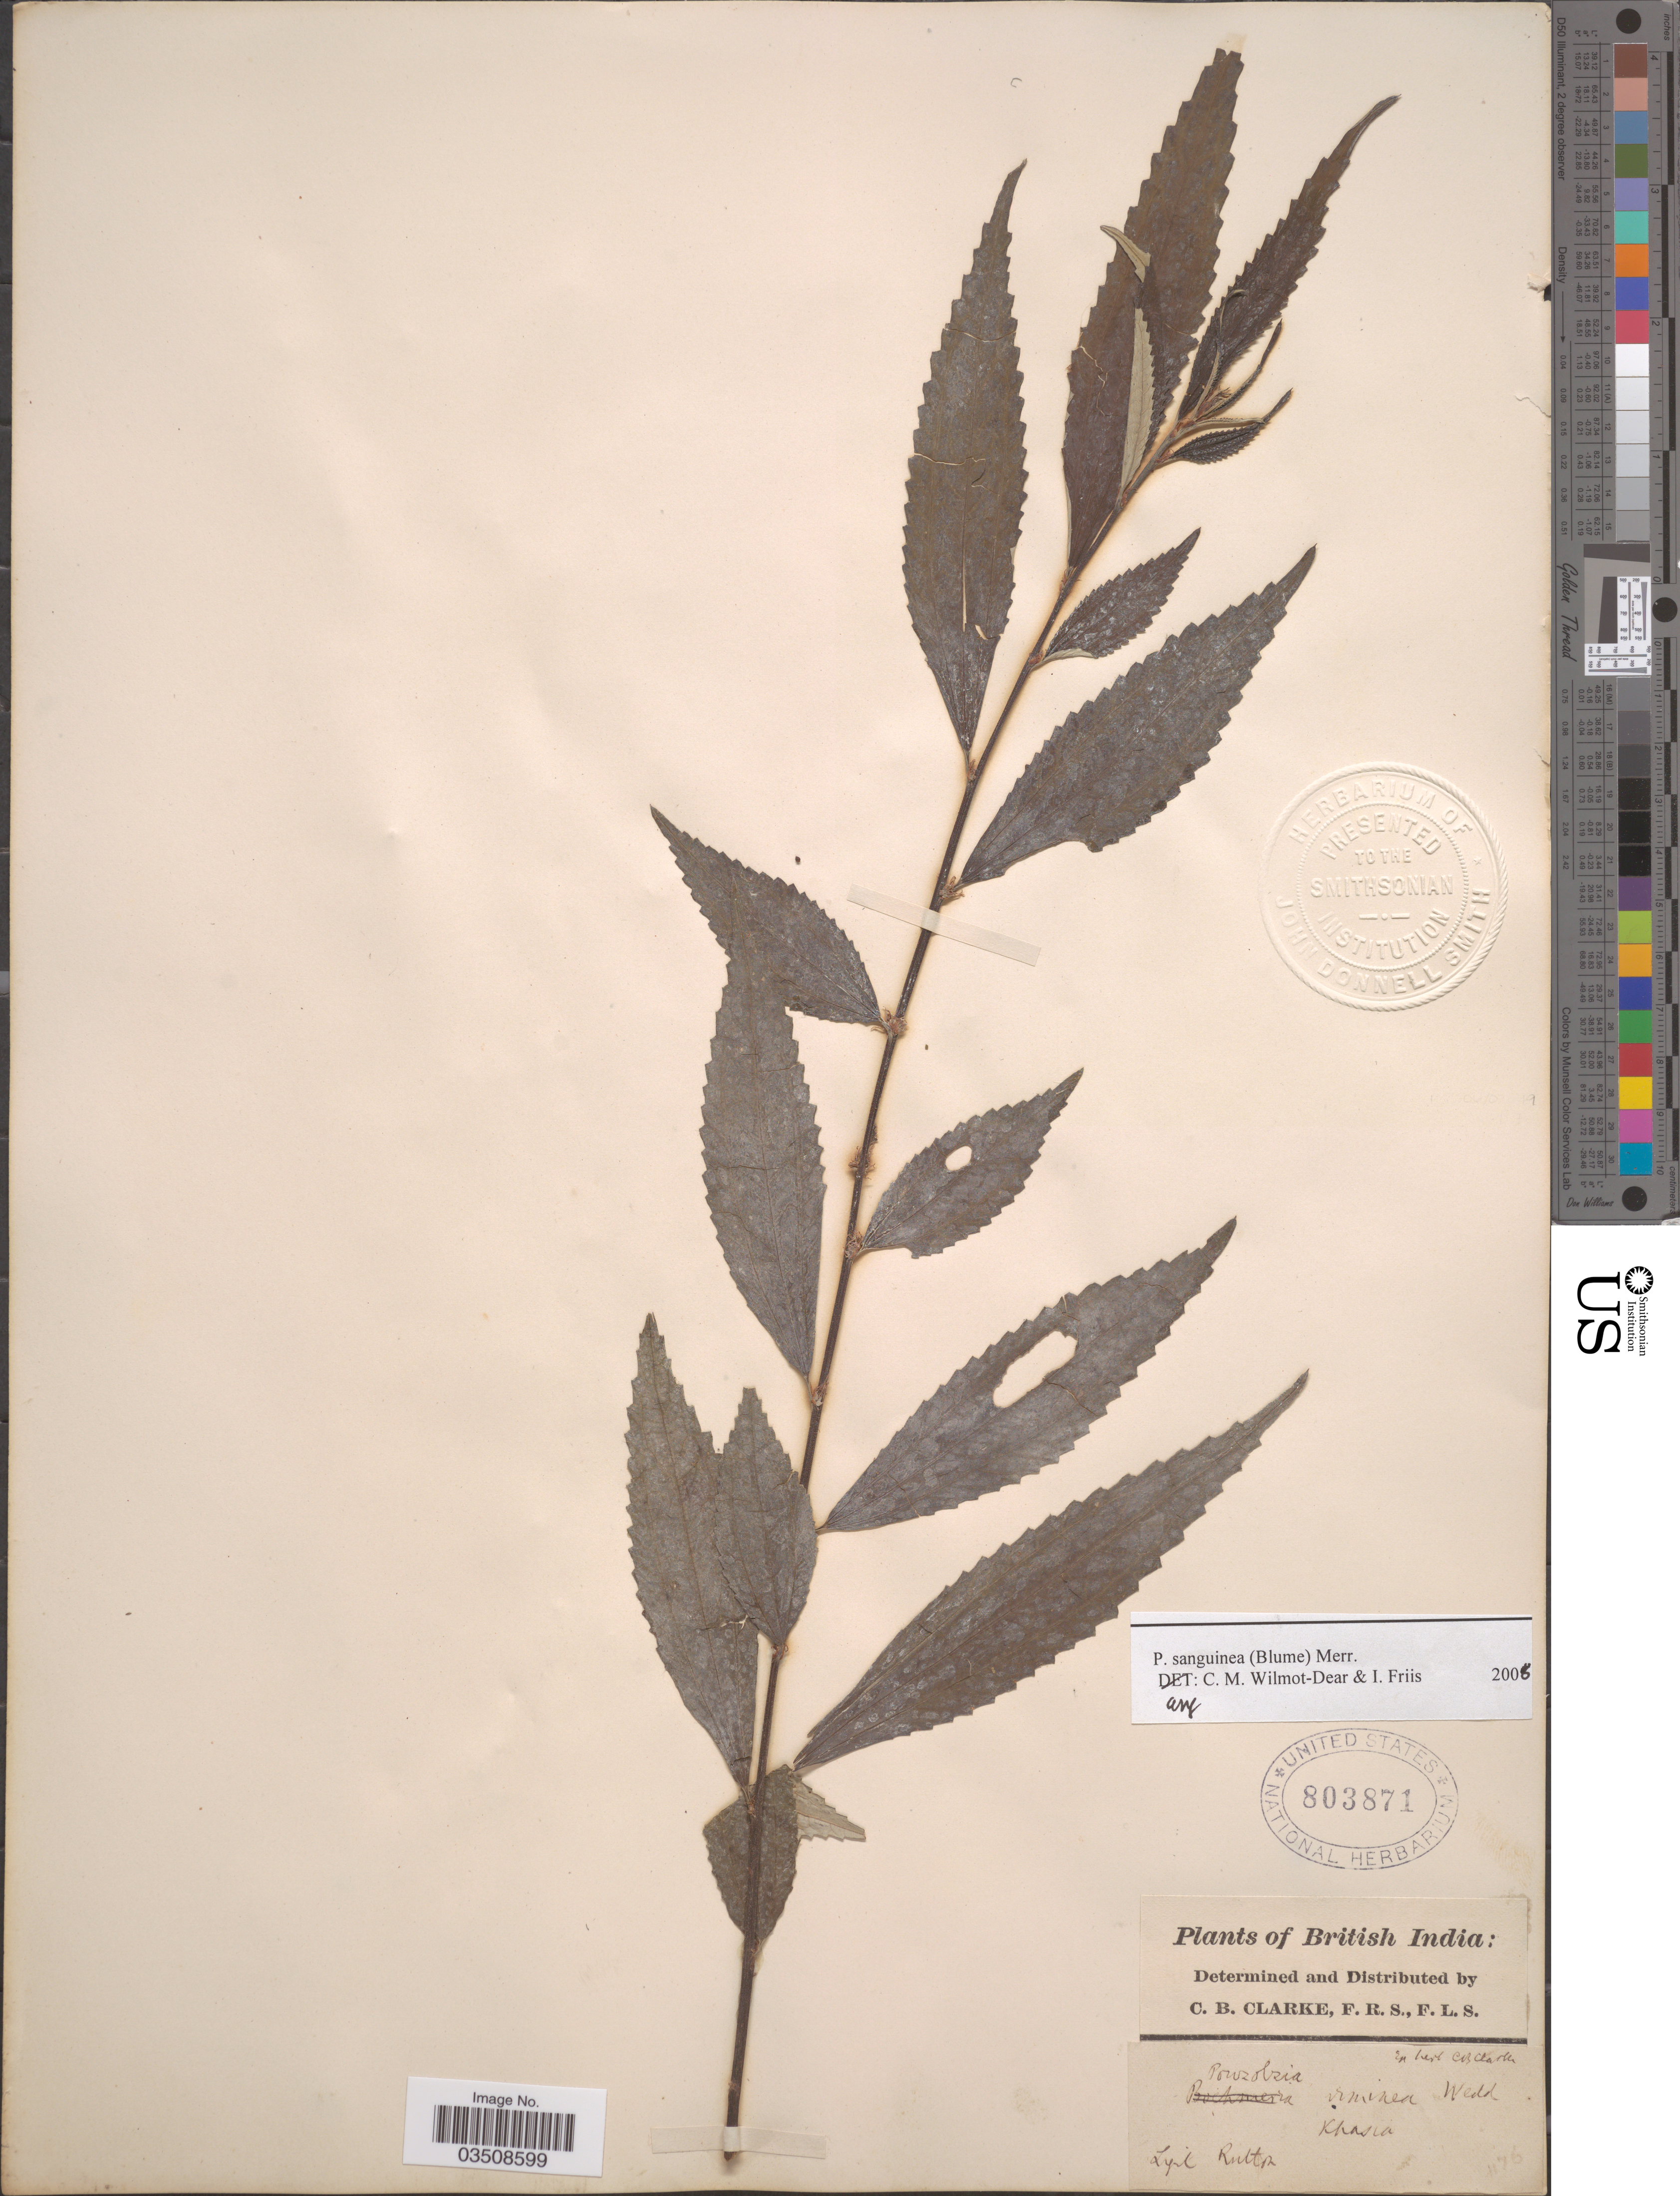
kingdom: Plantae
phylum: Tracheophyta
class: Magnoliopsida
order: Rosales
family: Urticaceae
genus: Pouzolzia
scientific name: Pouzolzia sanguinea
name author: (Blume) Merr.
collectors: Rutton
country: India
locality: British India. Khasia.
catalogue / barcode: US 803871